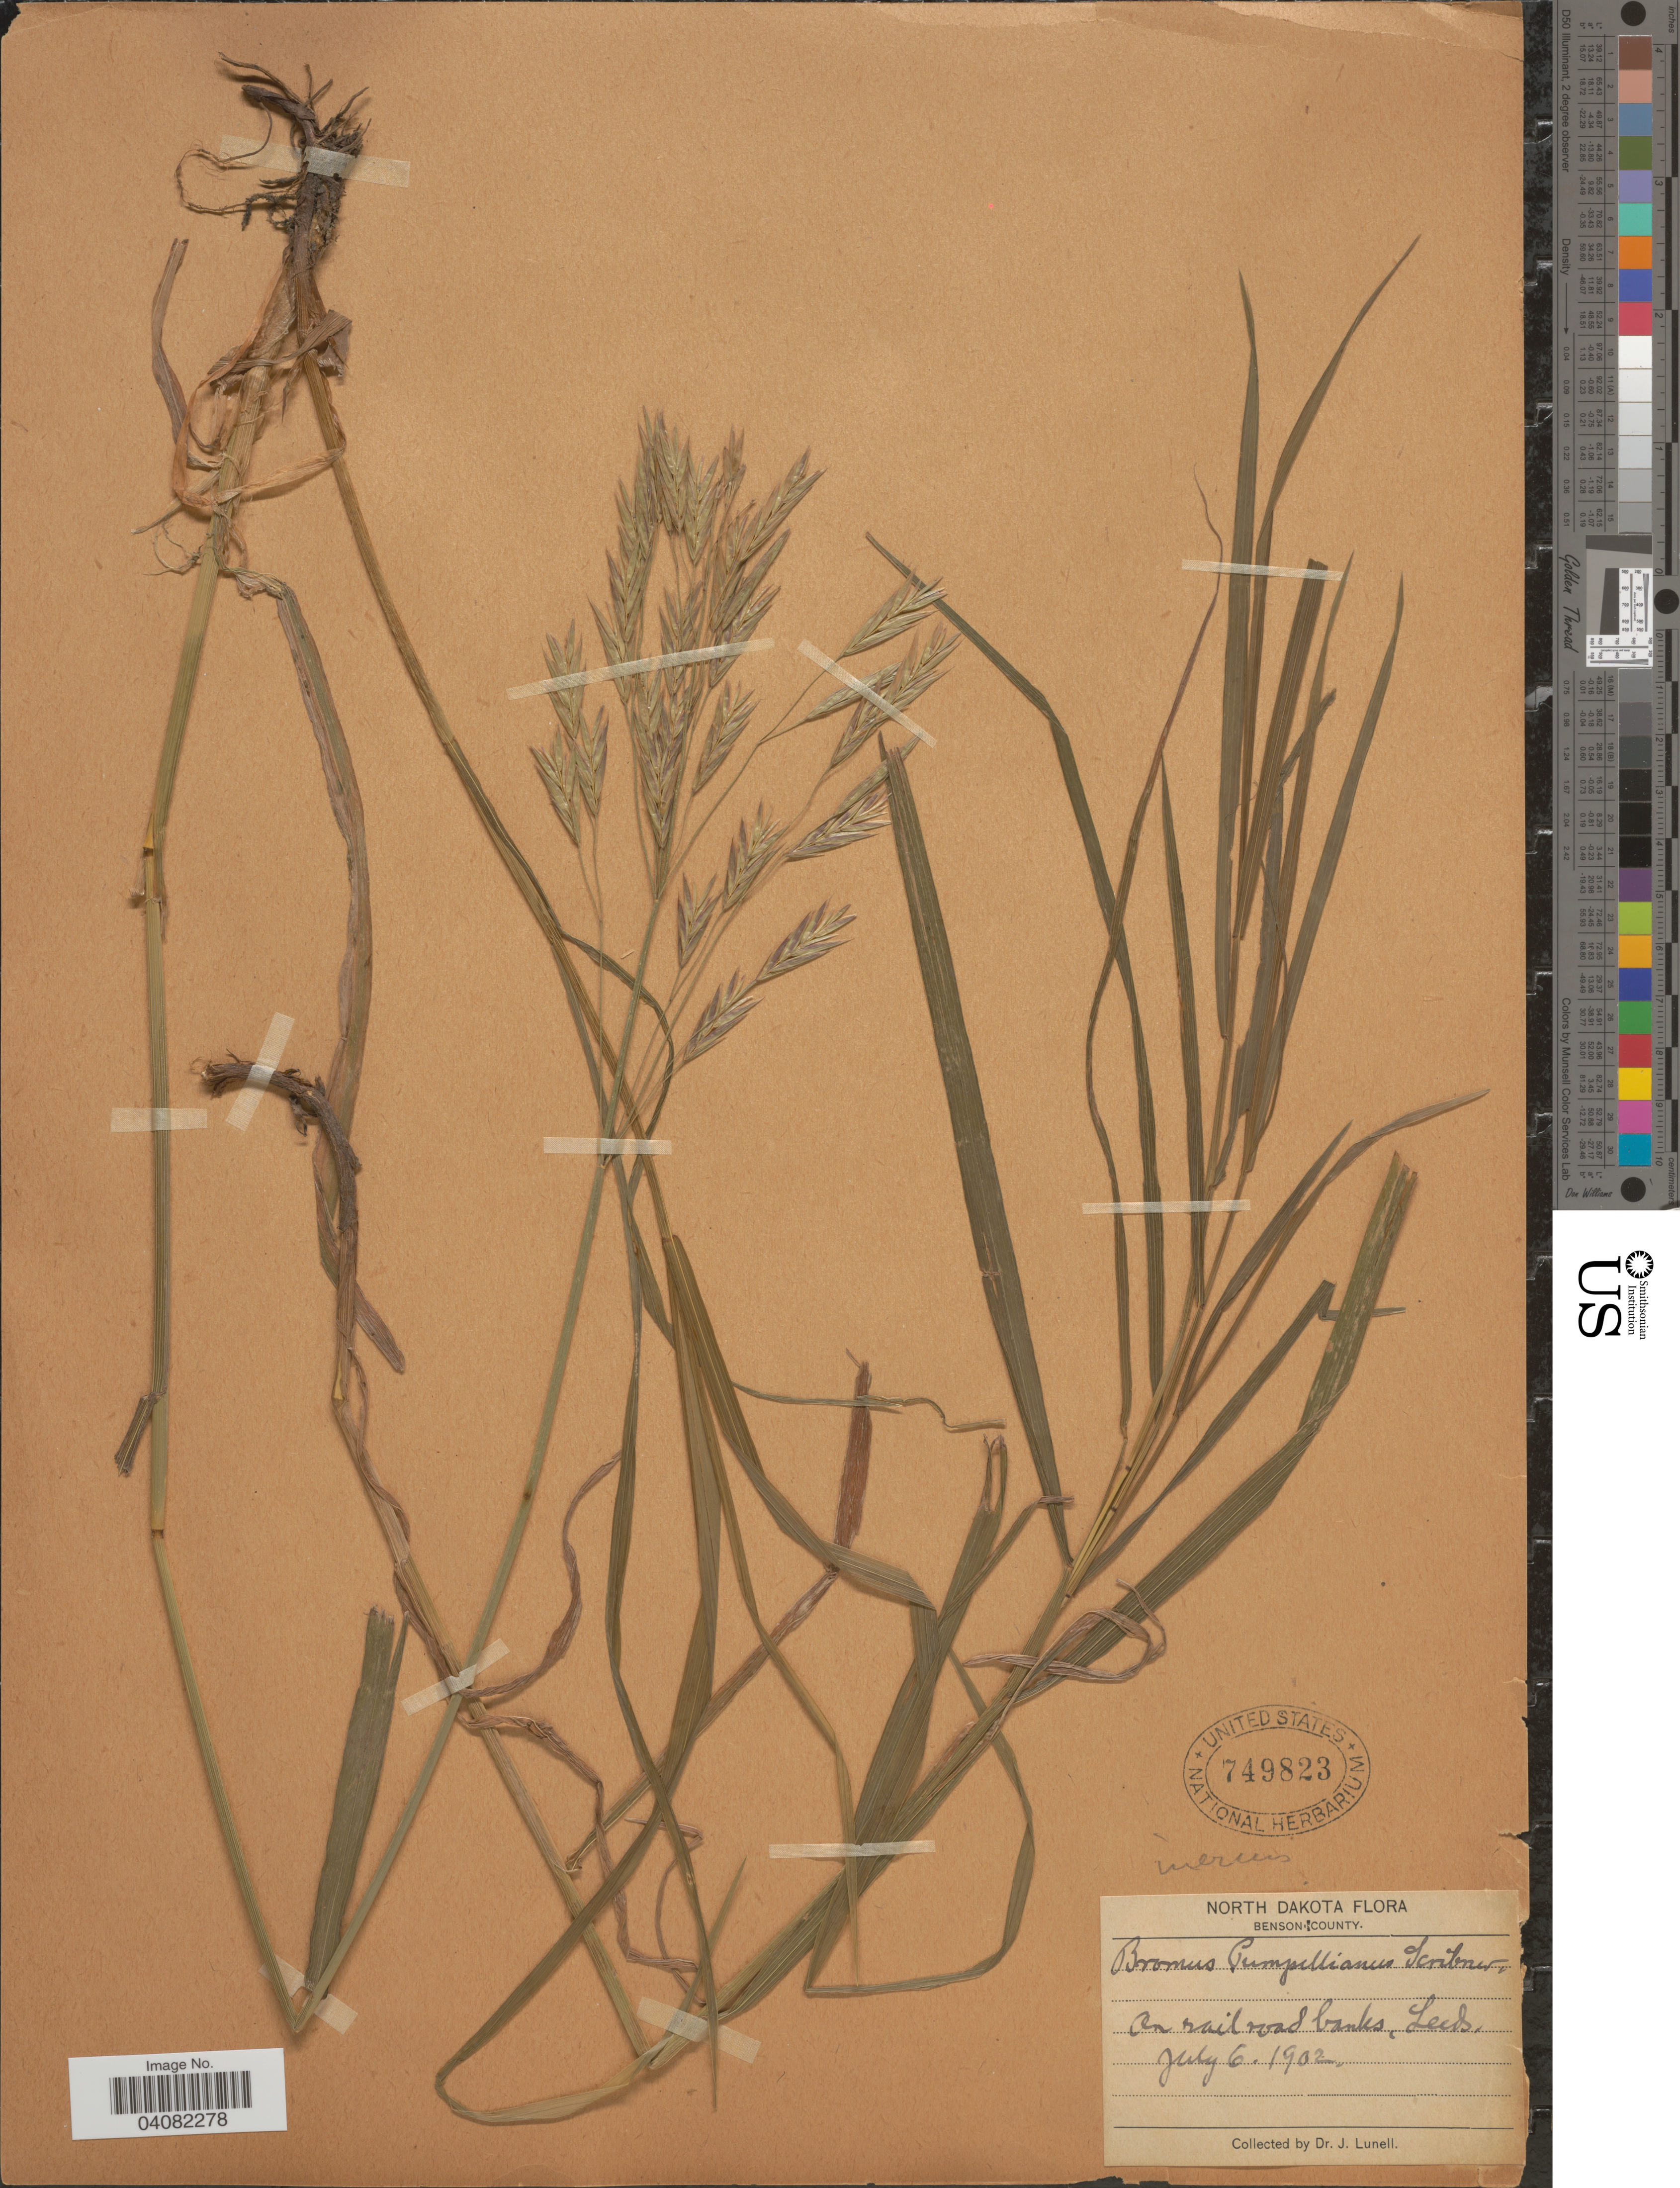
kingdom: Plantae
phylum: Tracheophyta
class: Liliopsida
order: Poales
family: Poaceae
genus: Bromus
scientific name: Bromus inermis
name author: Leyss.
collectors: J. Lunell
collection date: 1902-07-06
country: United States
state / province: North Dakota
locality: Benson County. On railroad banks, Leeds.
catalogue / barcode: US 749823